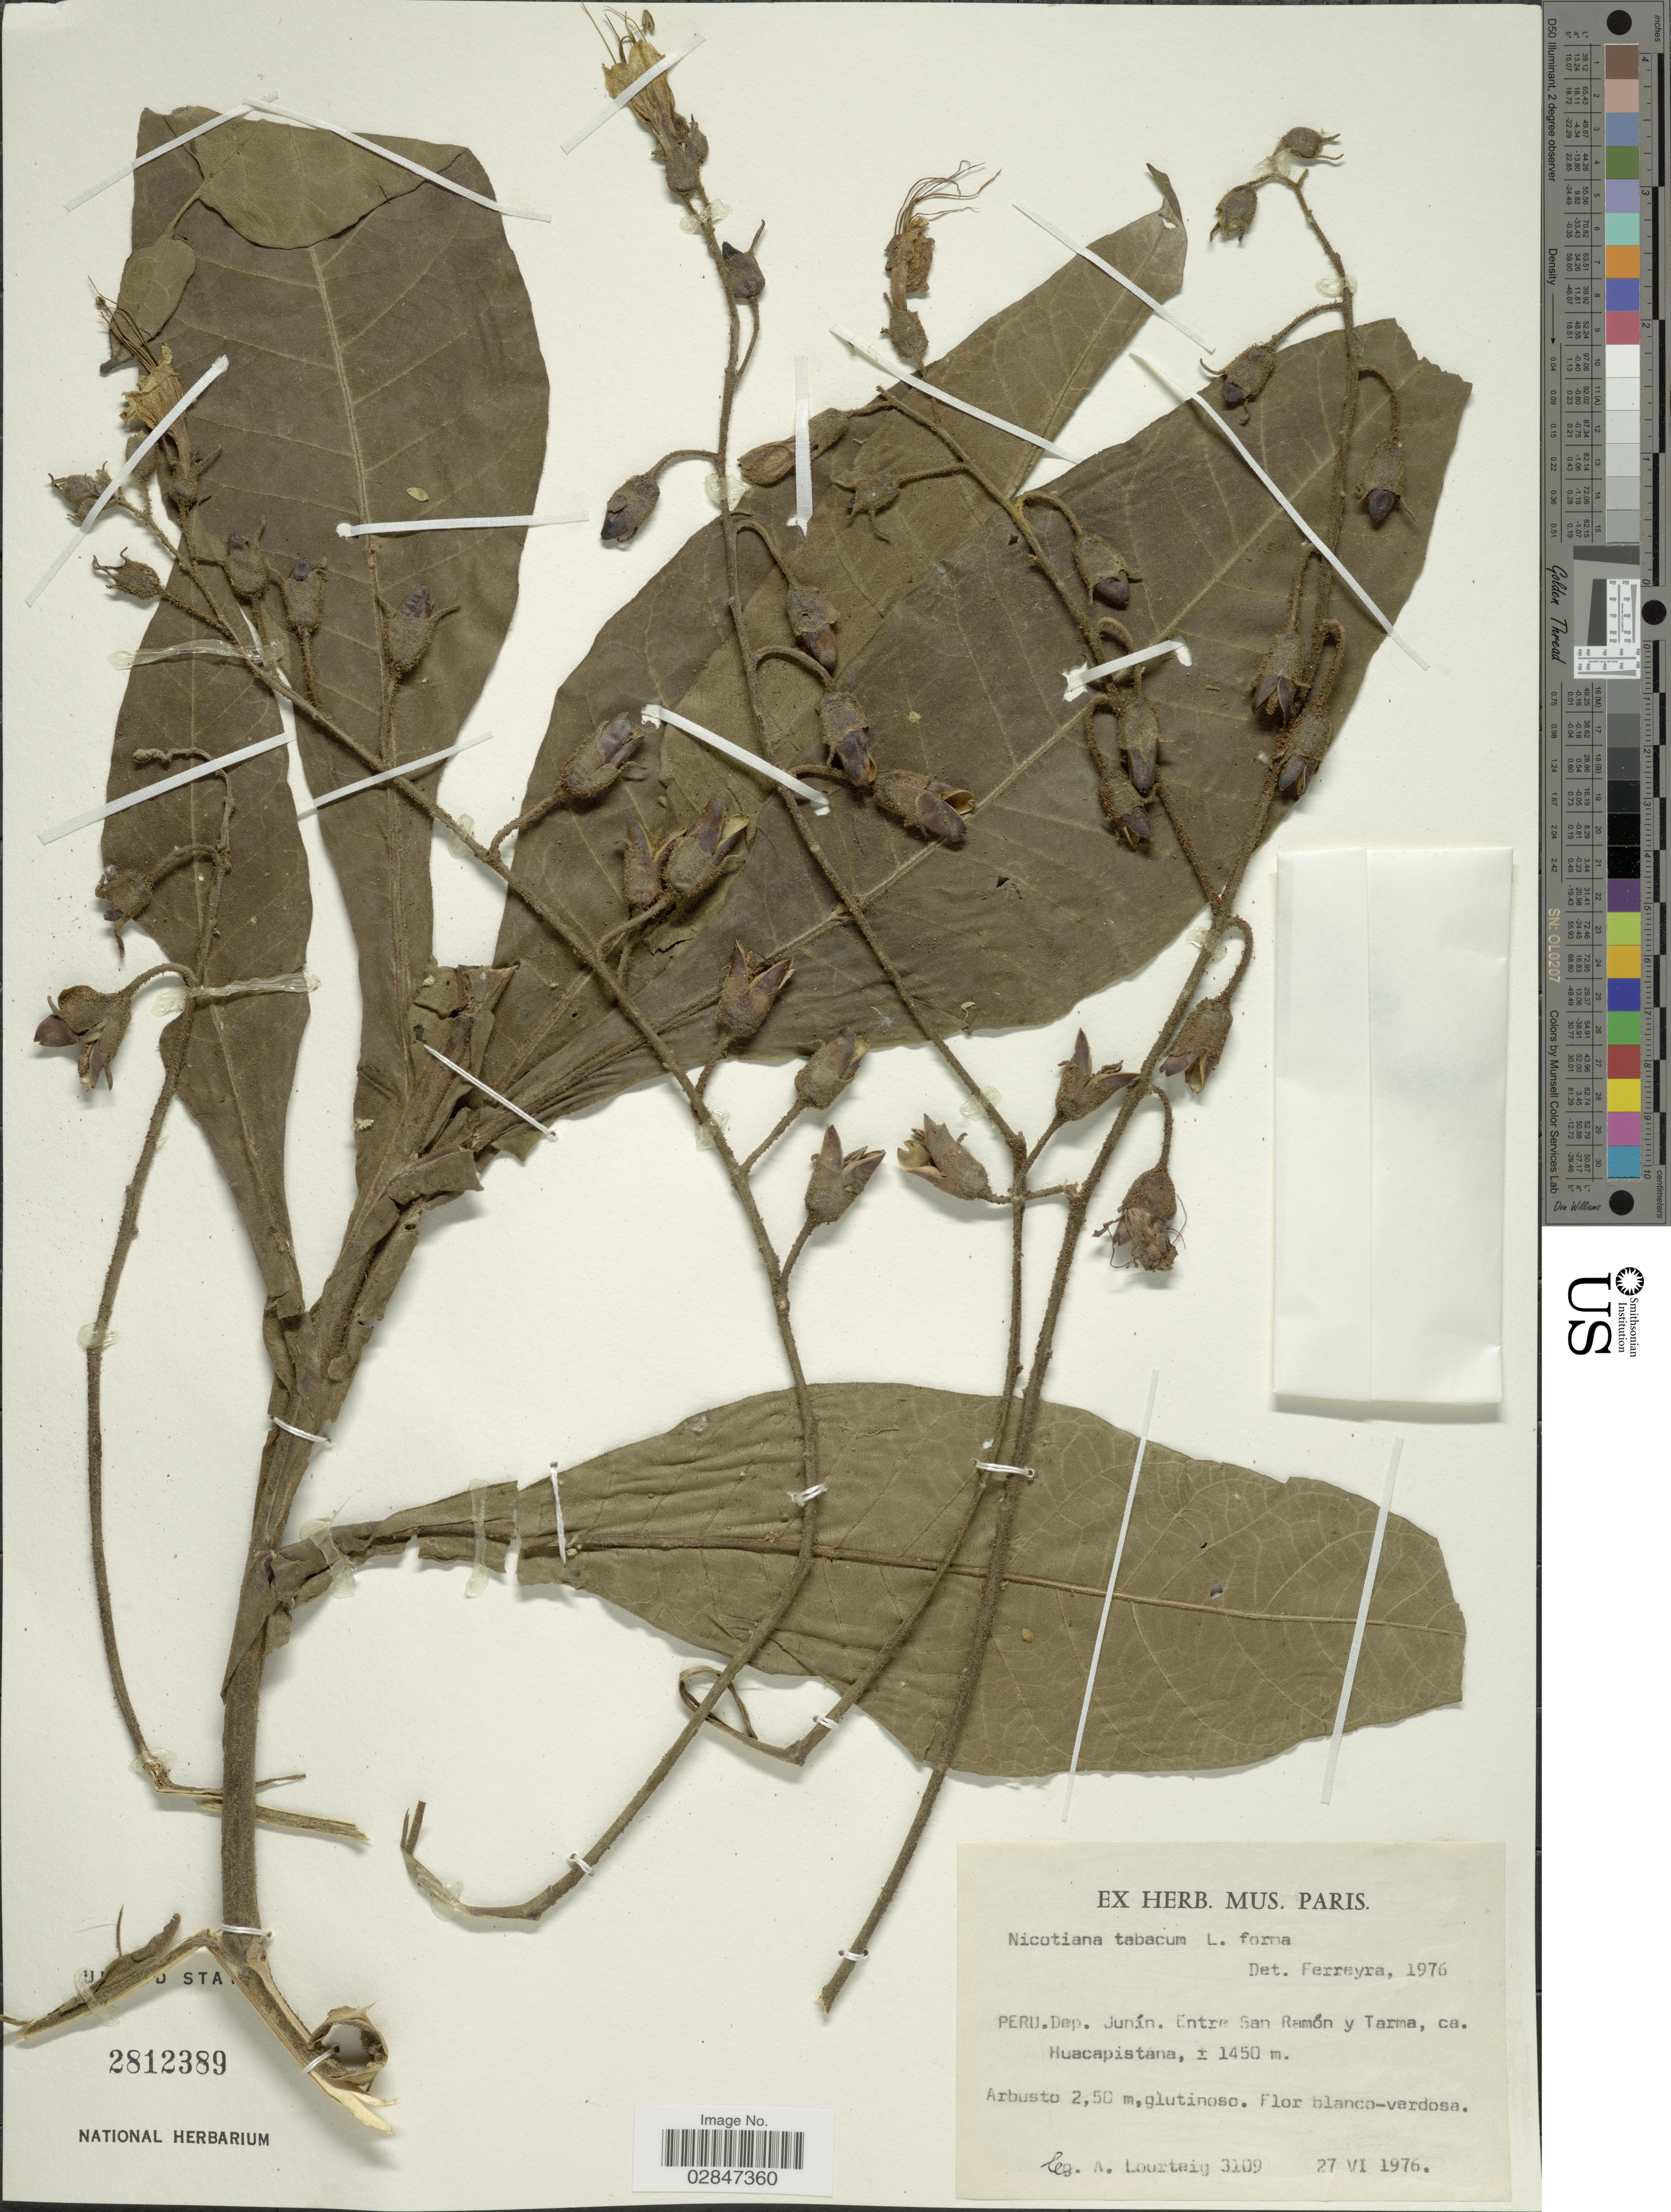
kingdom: Plantae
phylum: Tracheophyta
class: Magnoliopsida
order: Solanales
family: Solanaceae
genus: Nicotiana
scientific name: Nicotiana tabacum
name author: L.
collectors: A. Lourteig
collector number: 3109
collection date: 1976-06-27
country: Peru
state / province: Junín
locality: Dep. Junín, Entre San Ramón y Tarma, ca. Huacapistana.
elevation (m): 1450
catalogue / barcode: US 2812389